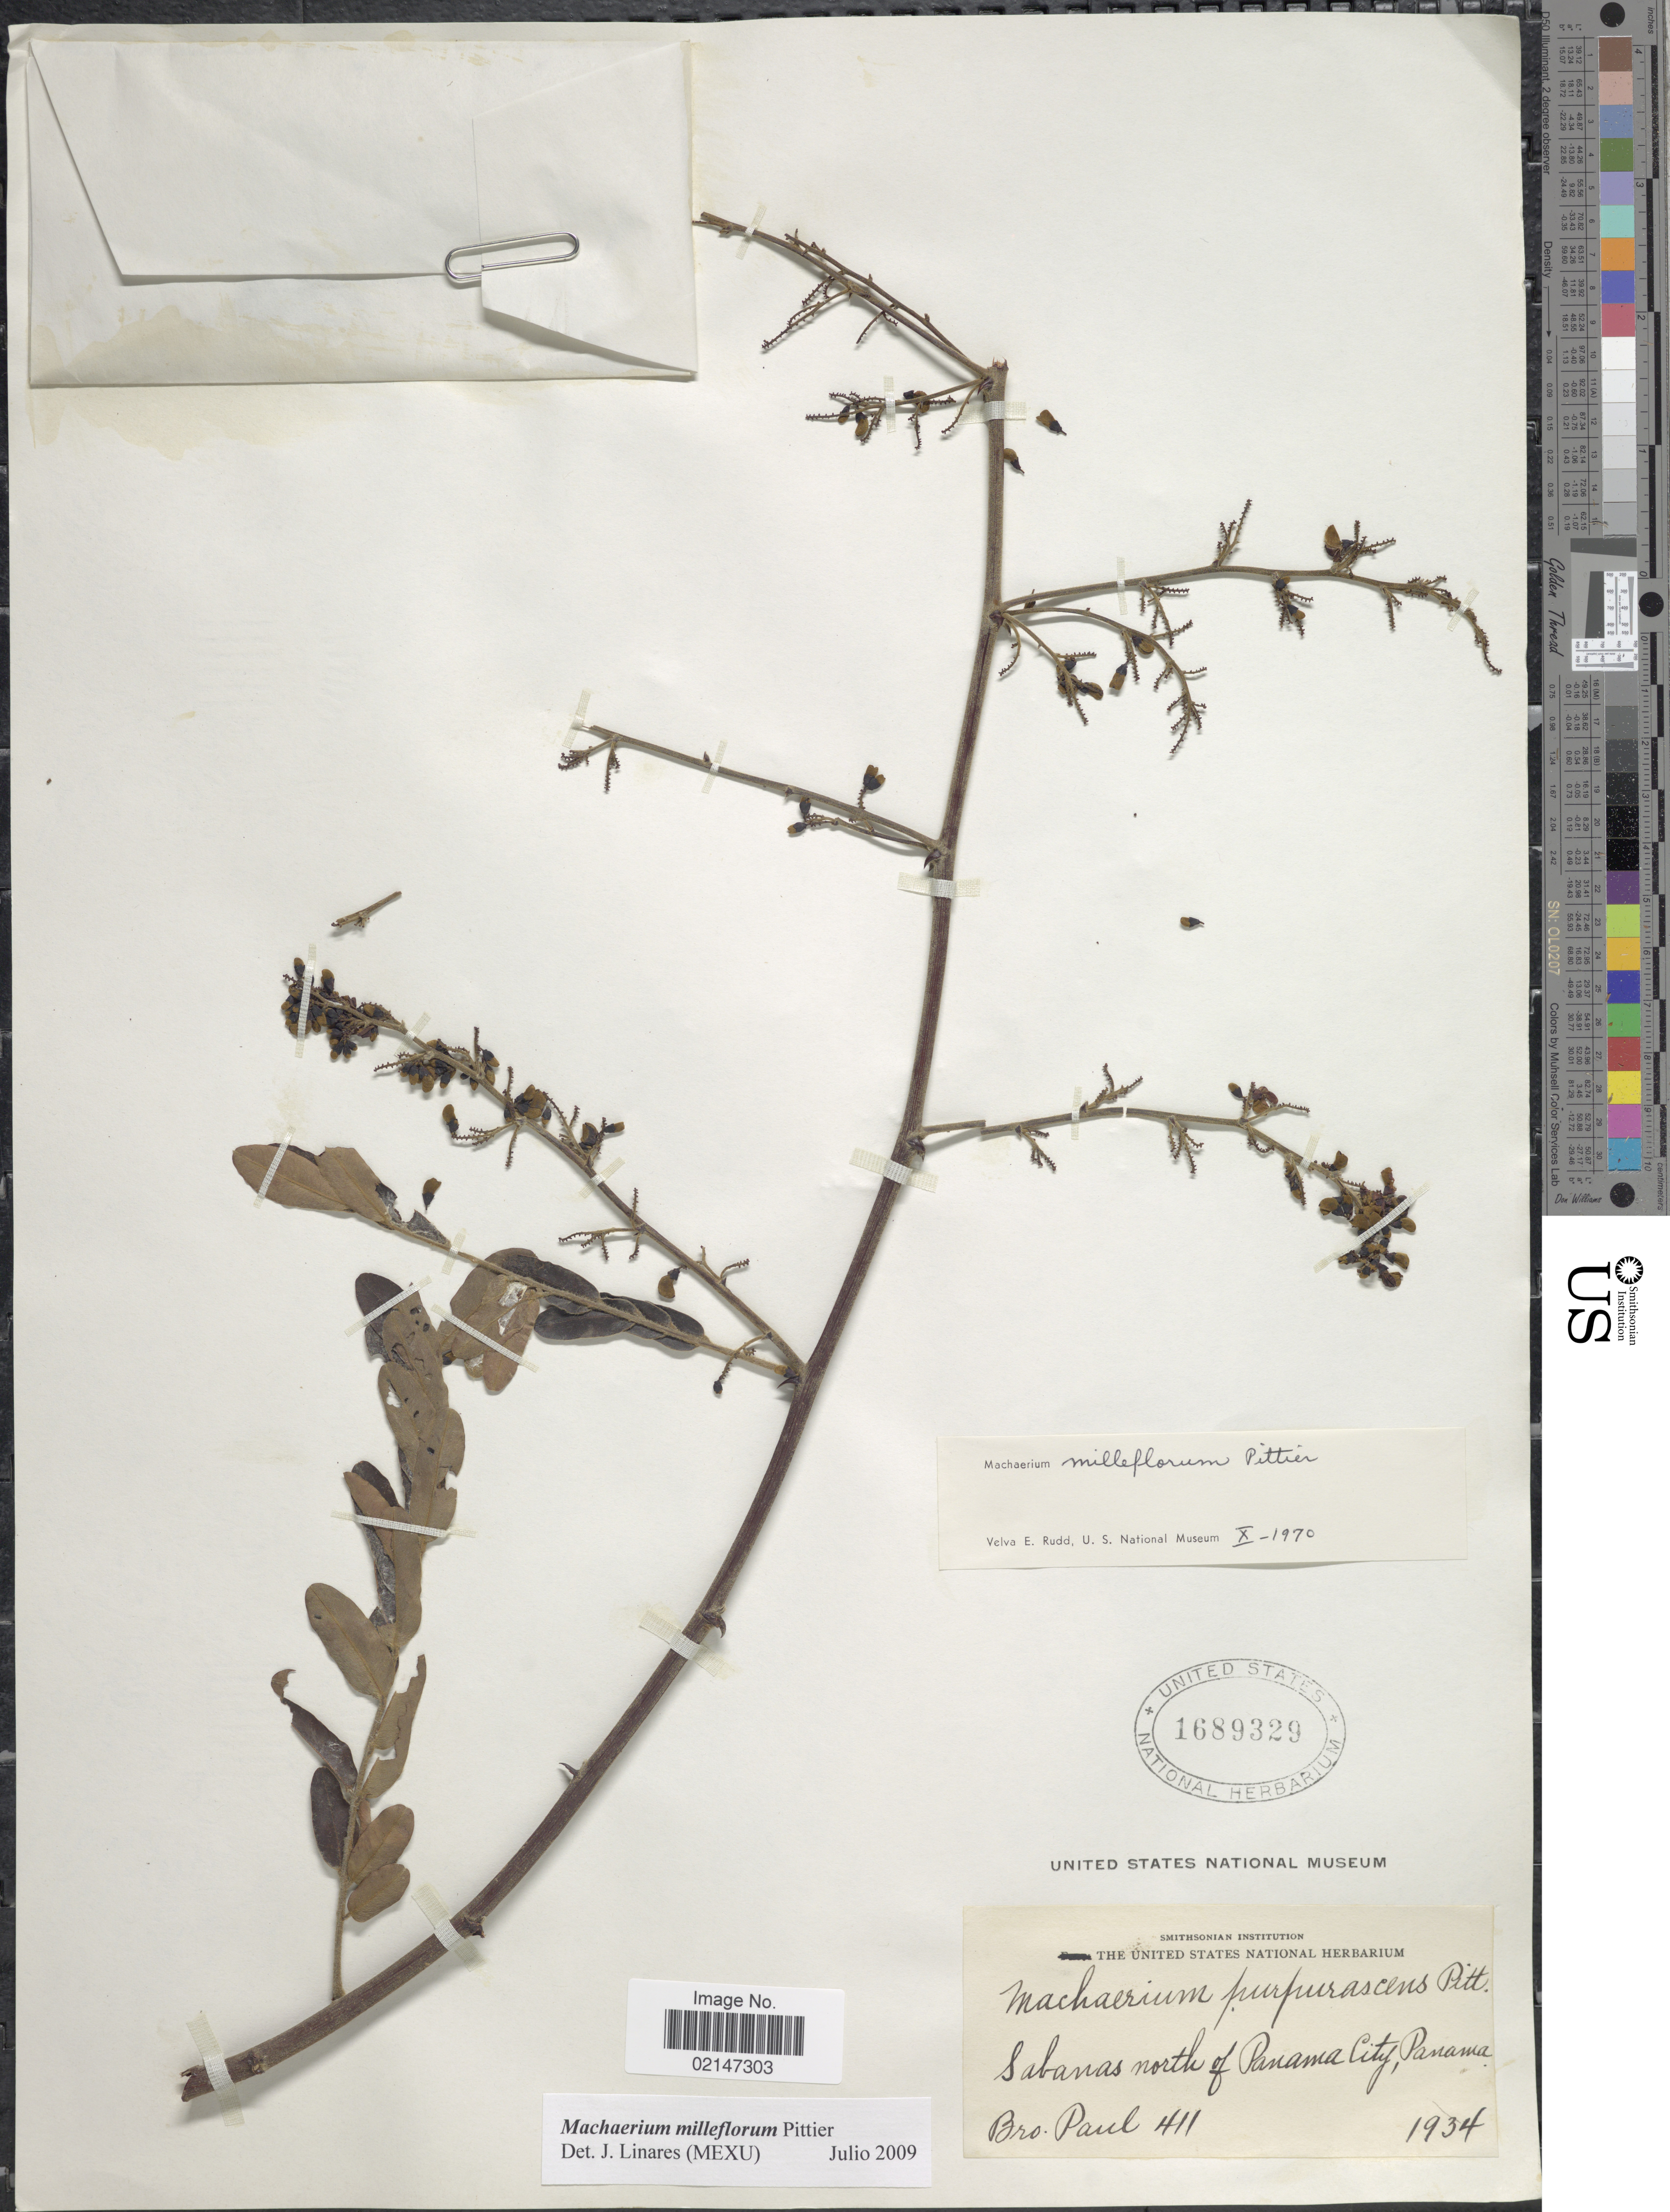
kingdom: Plantae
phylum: Tracheophyta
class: Magnoliopsida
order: Fabales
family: Fabaceae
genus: Machaerium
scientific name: Machaerium milleflorum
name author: Pittier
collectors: B. Paul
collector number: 411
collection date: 1934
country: Panama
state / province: Panamá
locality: Sabanas north of Panama City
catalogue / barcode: US 1689329